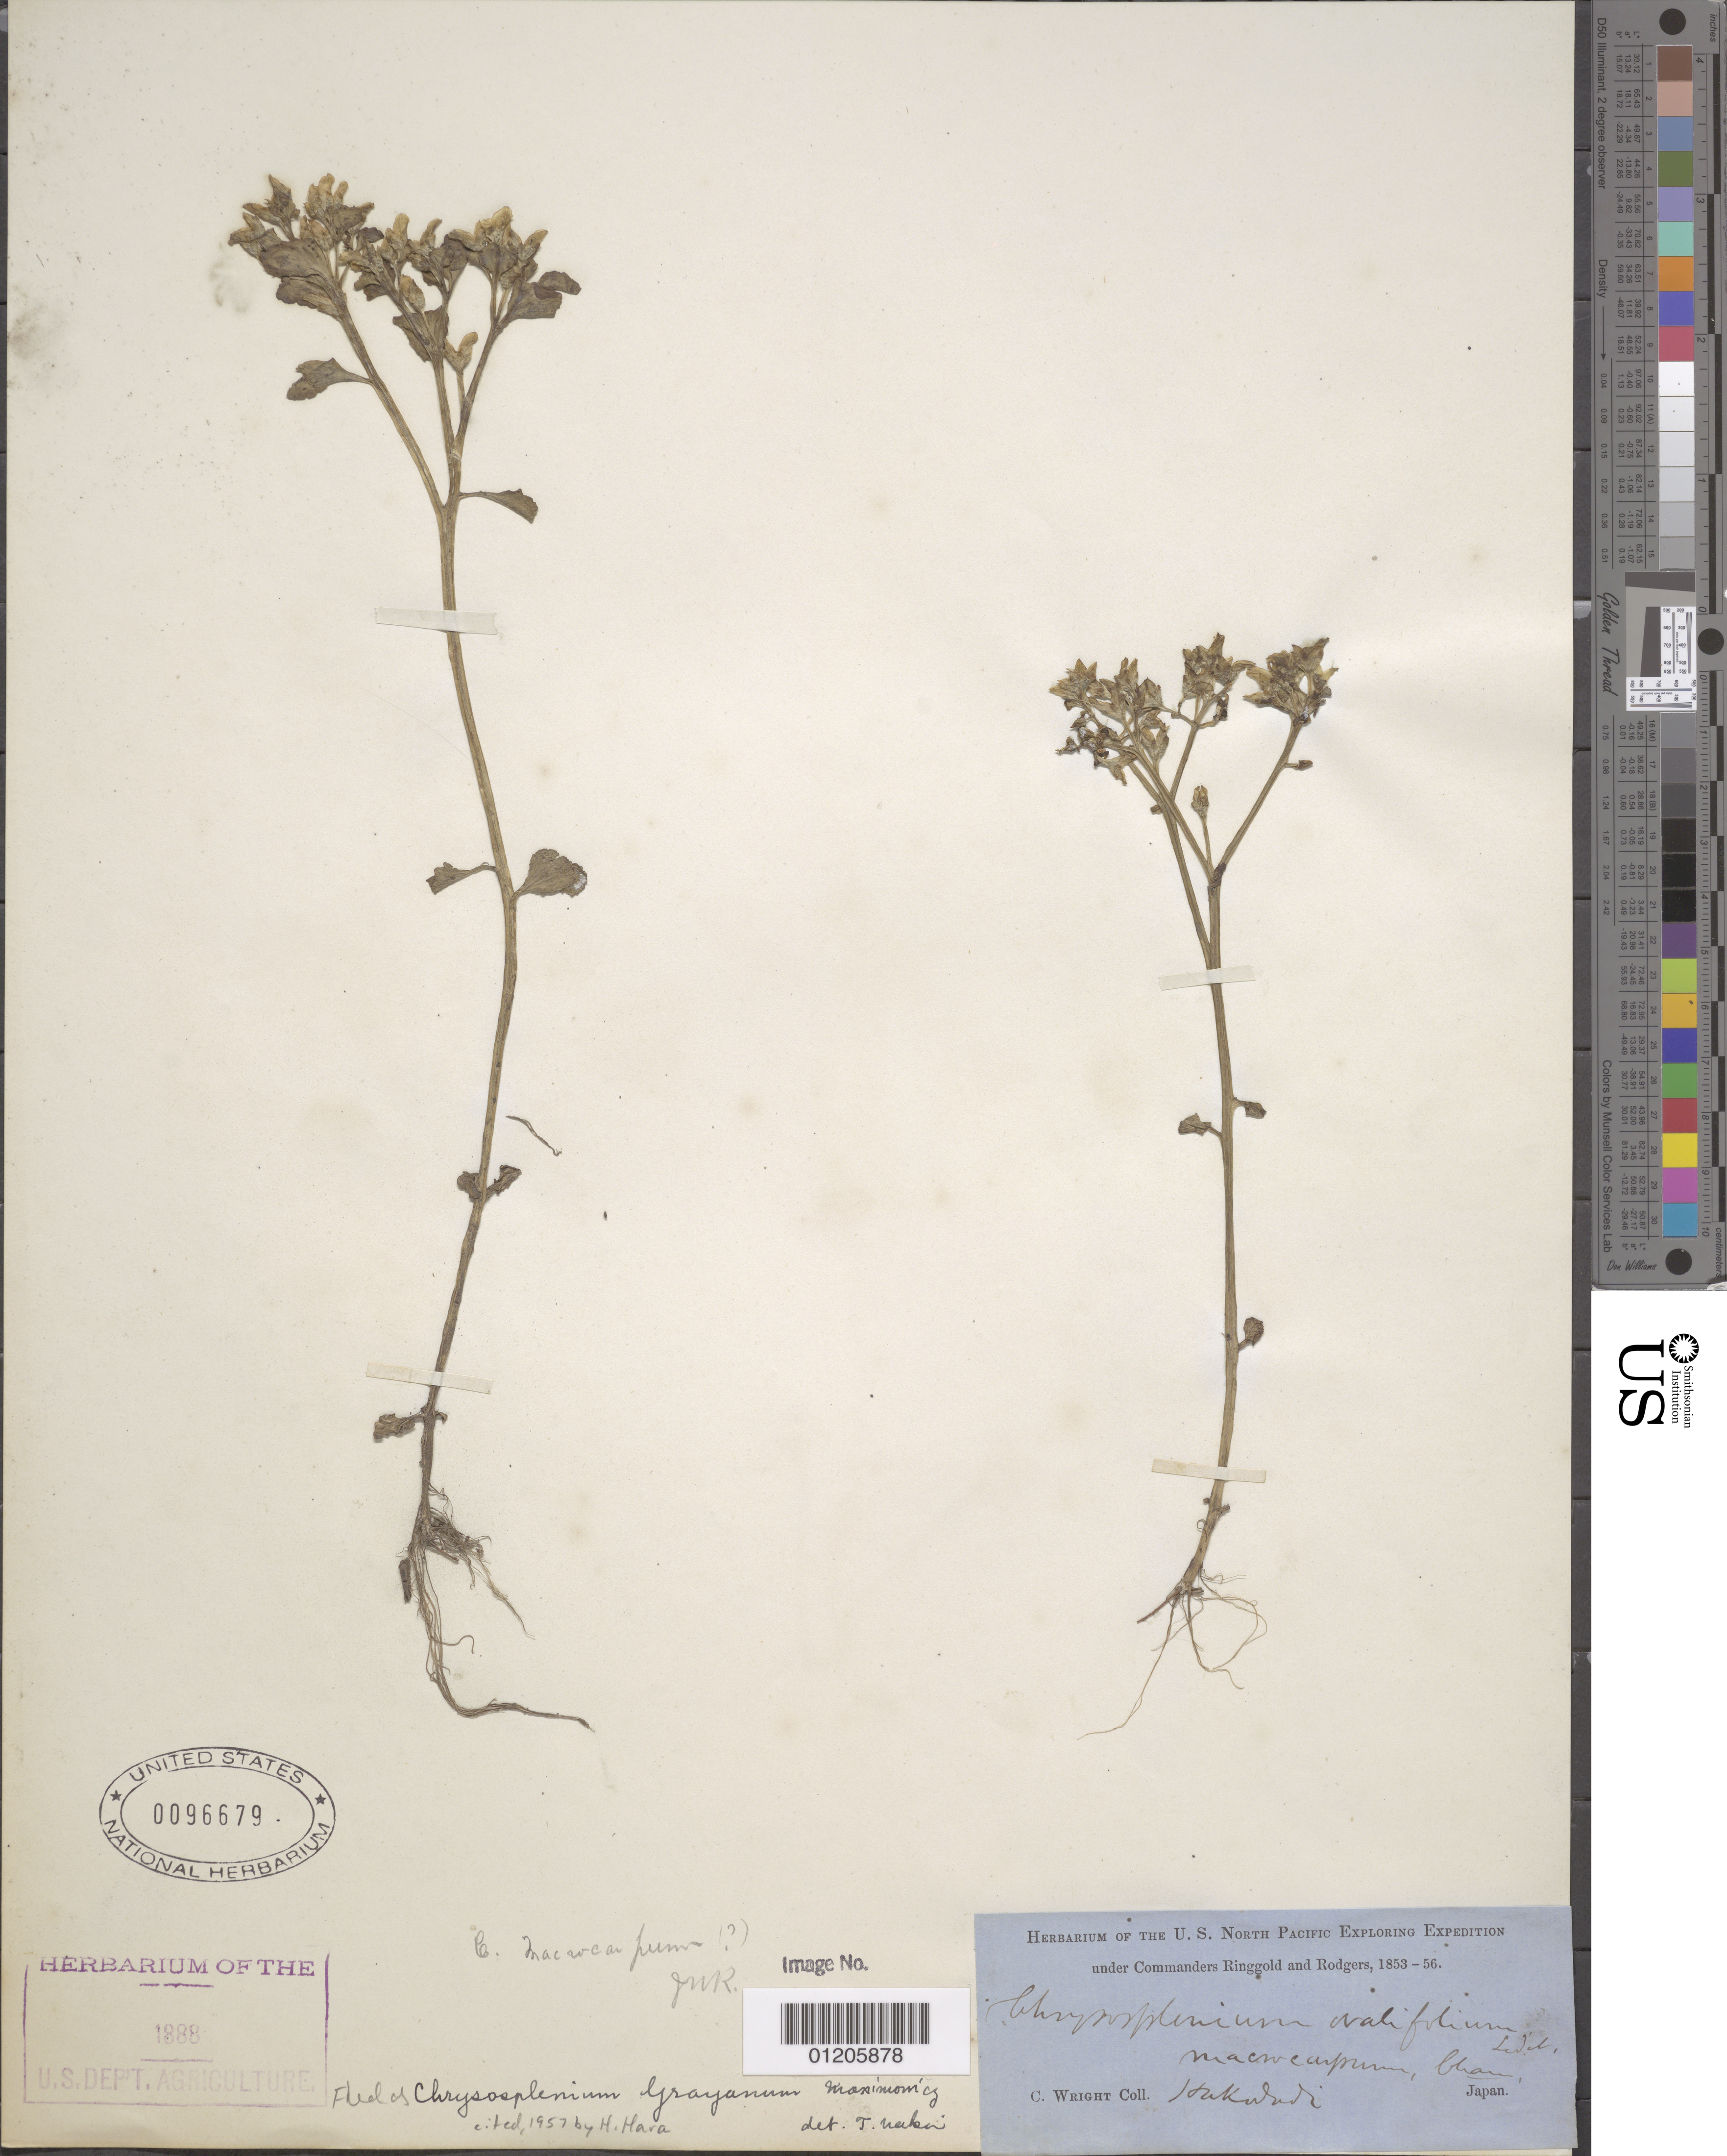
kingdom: Plantae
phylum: Tracheophyta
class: Magnoliopsida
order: Saxifragales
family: Saxifragaceae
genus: Chrysosplenium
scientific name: Chrysosplenium grayanum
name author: Maxim.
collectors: C. Wright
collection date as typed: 1853 to -- --- 1856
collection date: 1853/1856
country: Japan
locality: Hakodadi.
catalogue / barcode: US 96679